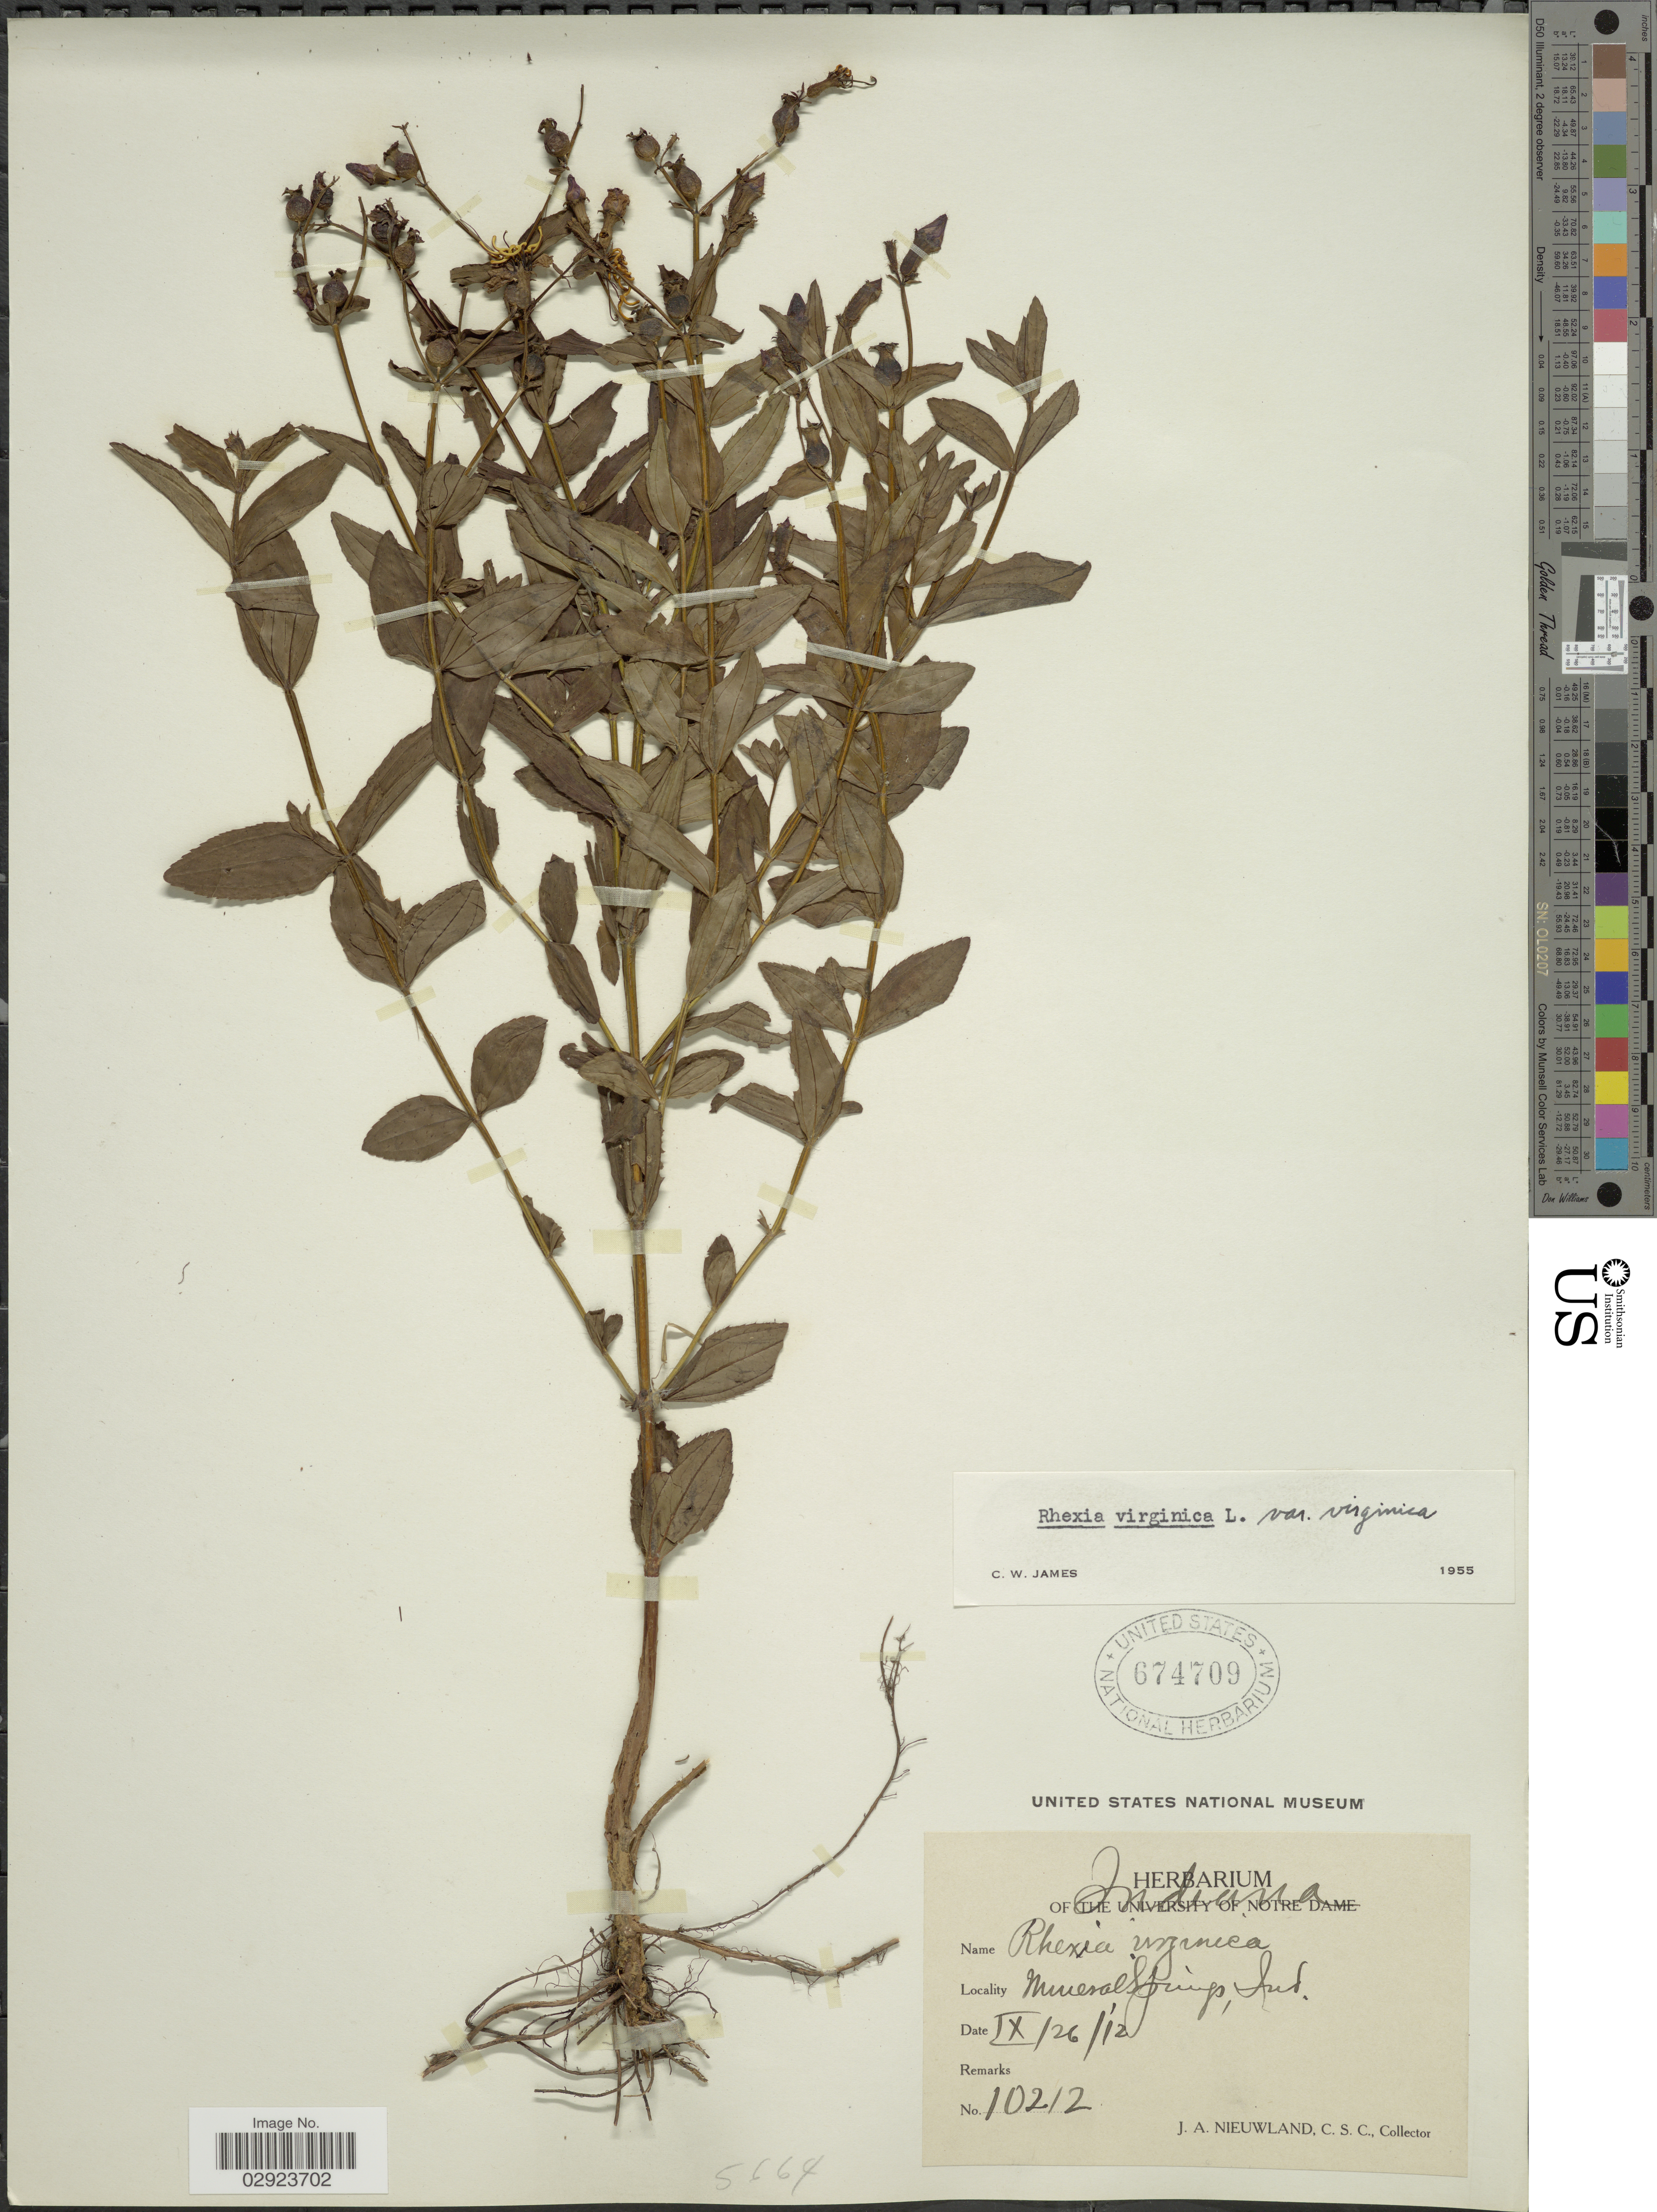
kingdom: Plantae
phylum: Tracheophyta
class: Magnoliopsida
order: Myrtales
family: Melastomataceae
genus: Rhexia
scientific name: Rhexia virginica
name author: L.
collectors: J. A. Nieuwland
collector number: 10212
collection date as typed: Transcribed d/m/y: 26/9/12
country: United States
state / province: Indiana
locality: Mineral Springs.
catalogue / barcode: US 674709